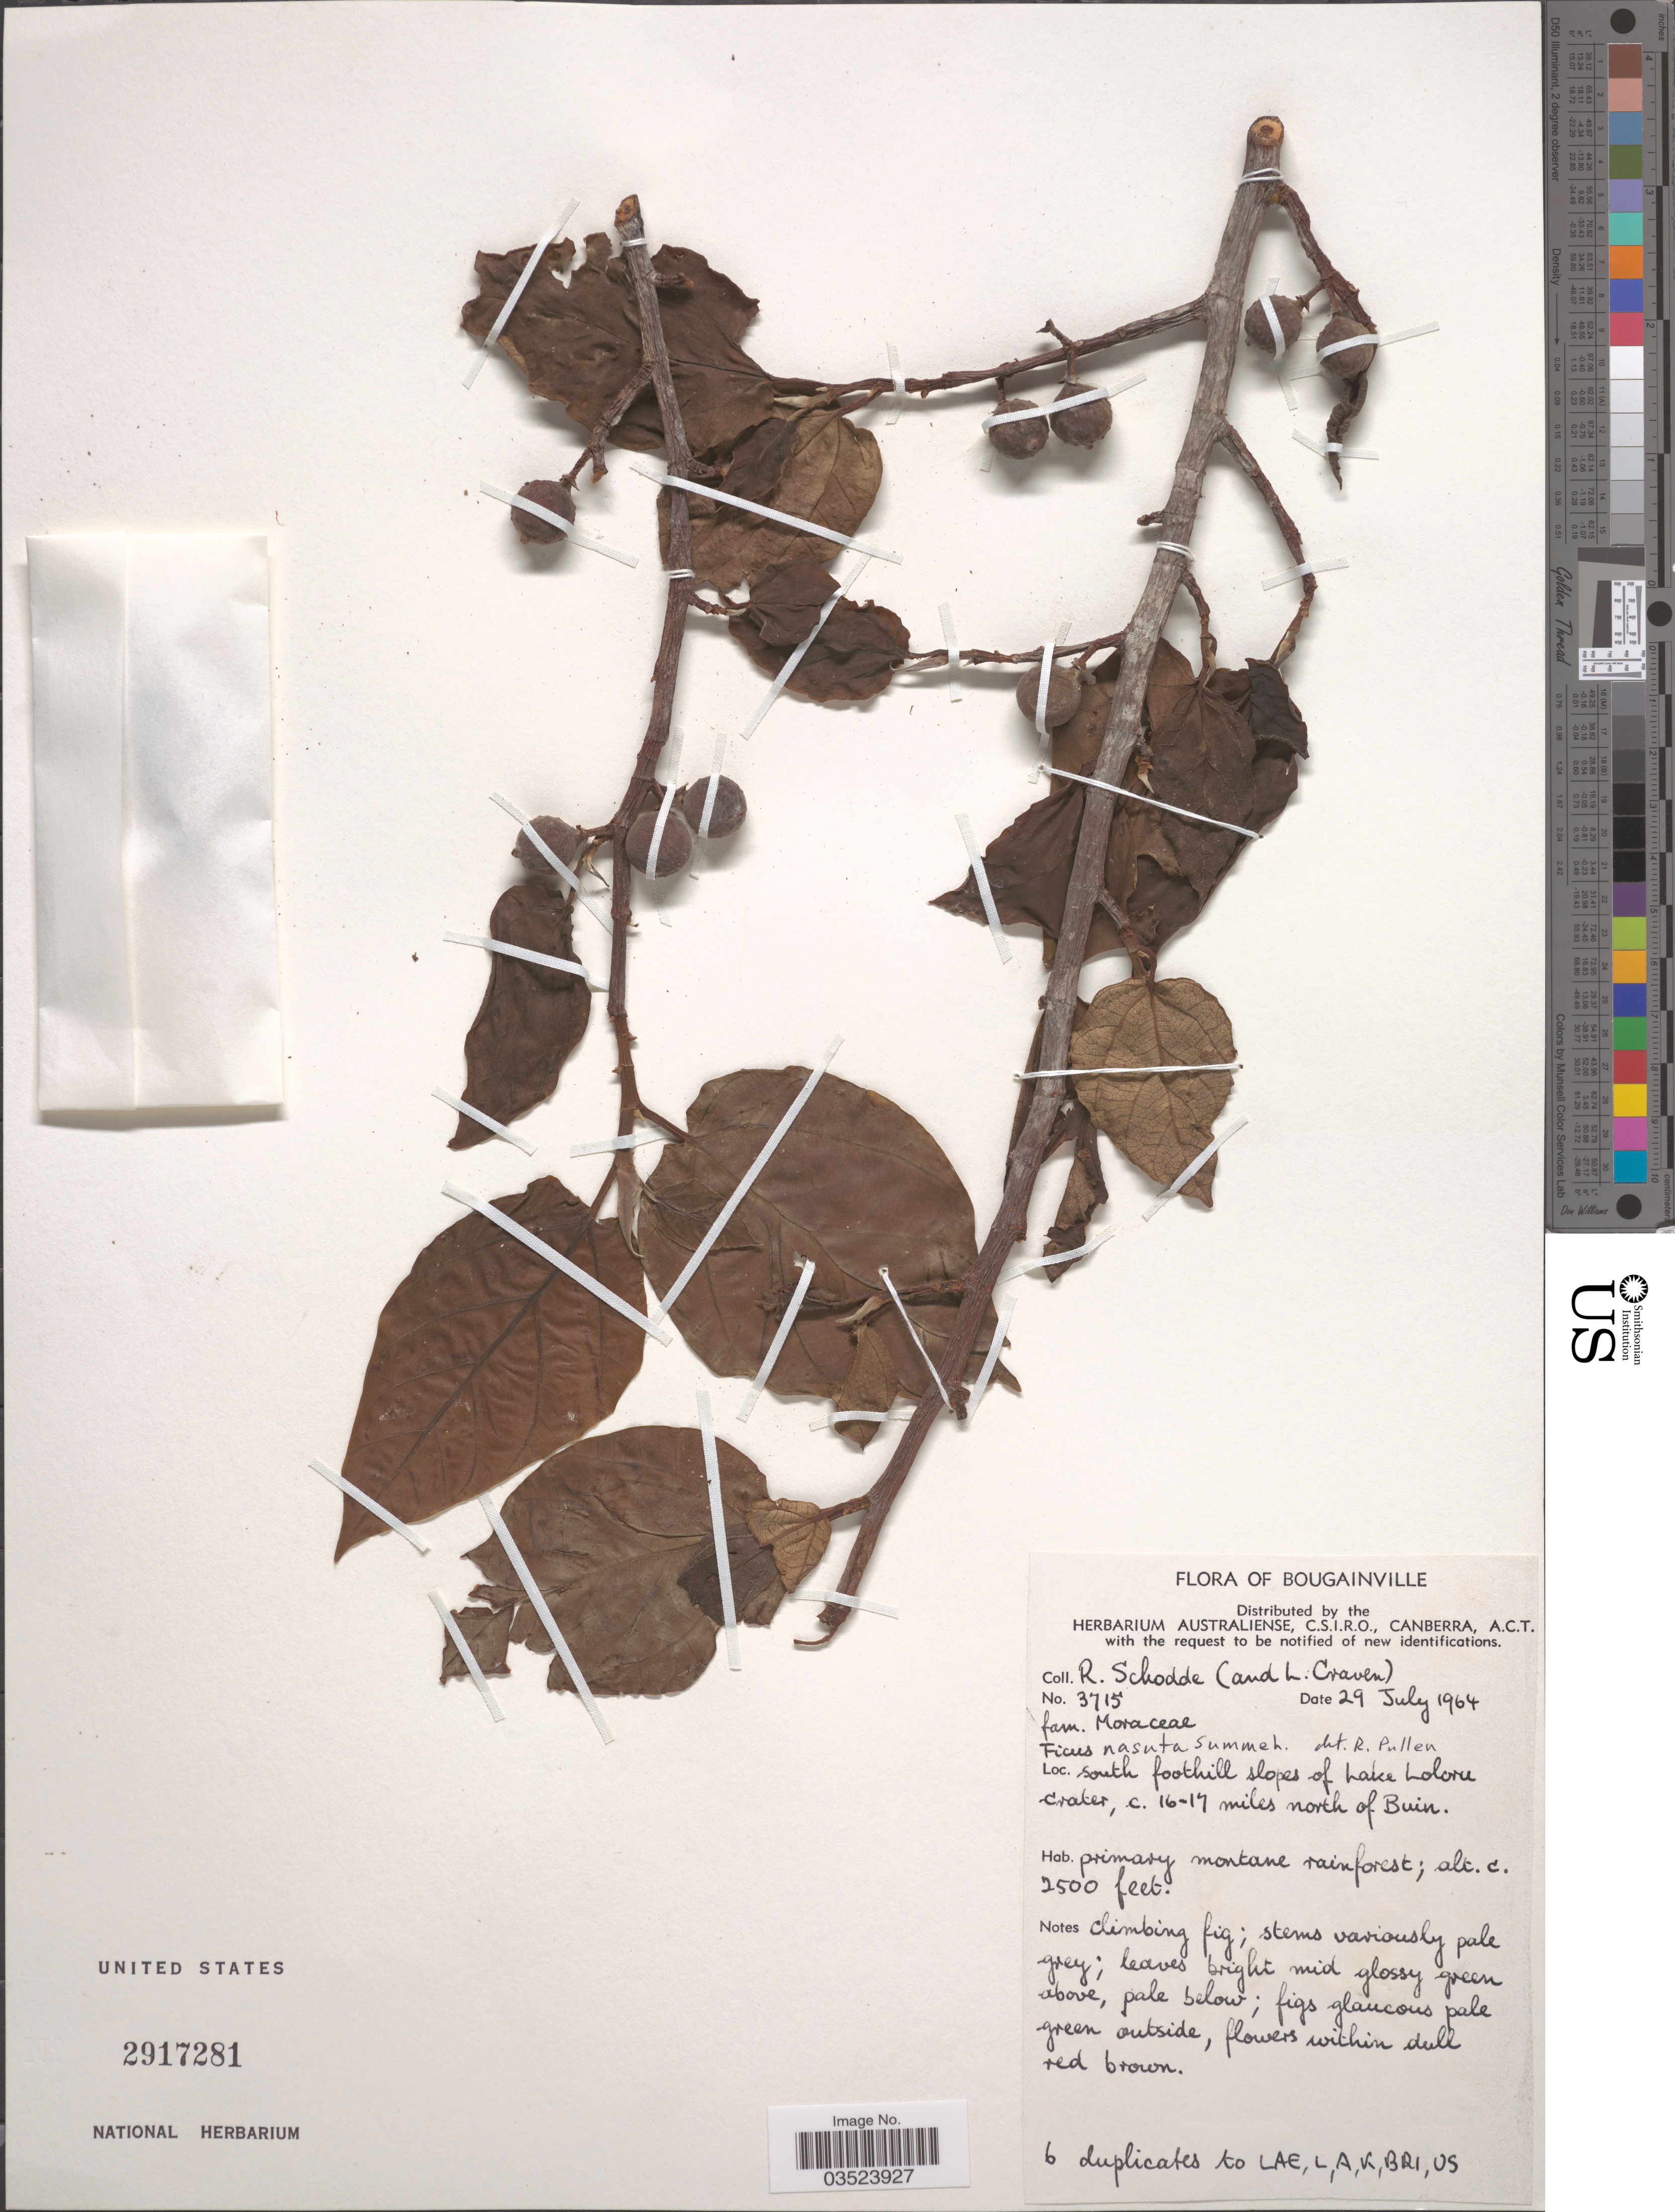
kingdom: Plantae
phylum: Tracheophyta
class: Magnoliopsida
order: Rosales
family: Moraceae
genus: Ficus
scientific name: Ficus nasuta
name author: Summerh.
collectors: R. Schodde & L. A. Craven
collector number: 3715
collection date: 1964-07-29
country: Papua New Guinea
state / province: Bougainville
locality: South foothill slopes of Lake Lolore crater, c. 16-17 miles north of Buin.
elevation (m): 762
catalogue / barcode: US 2917281